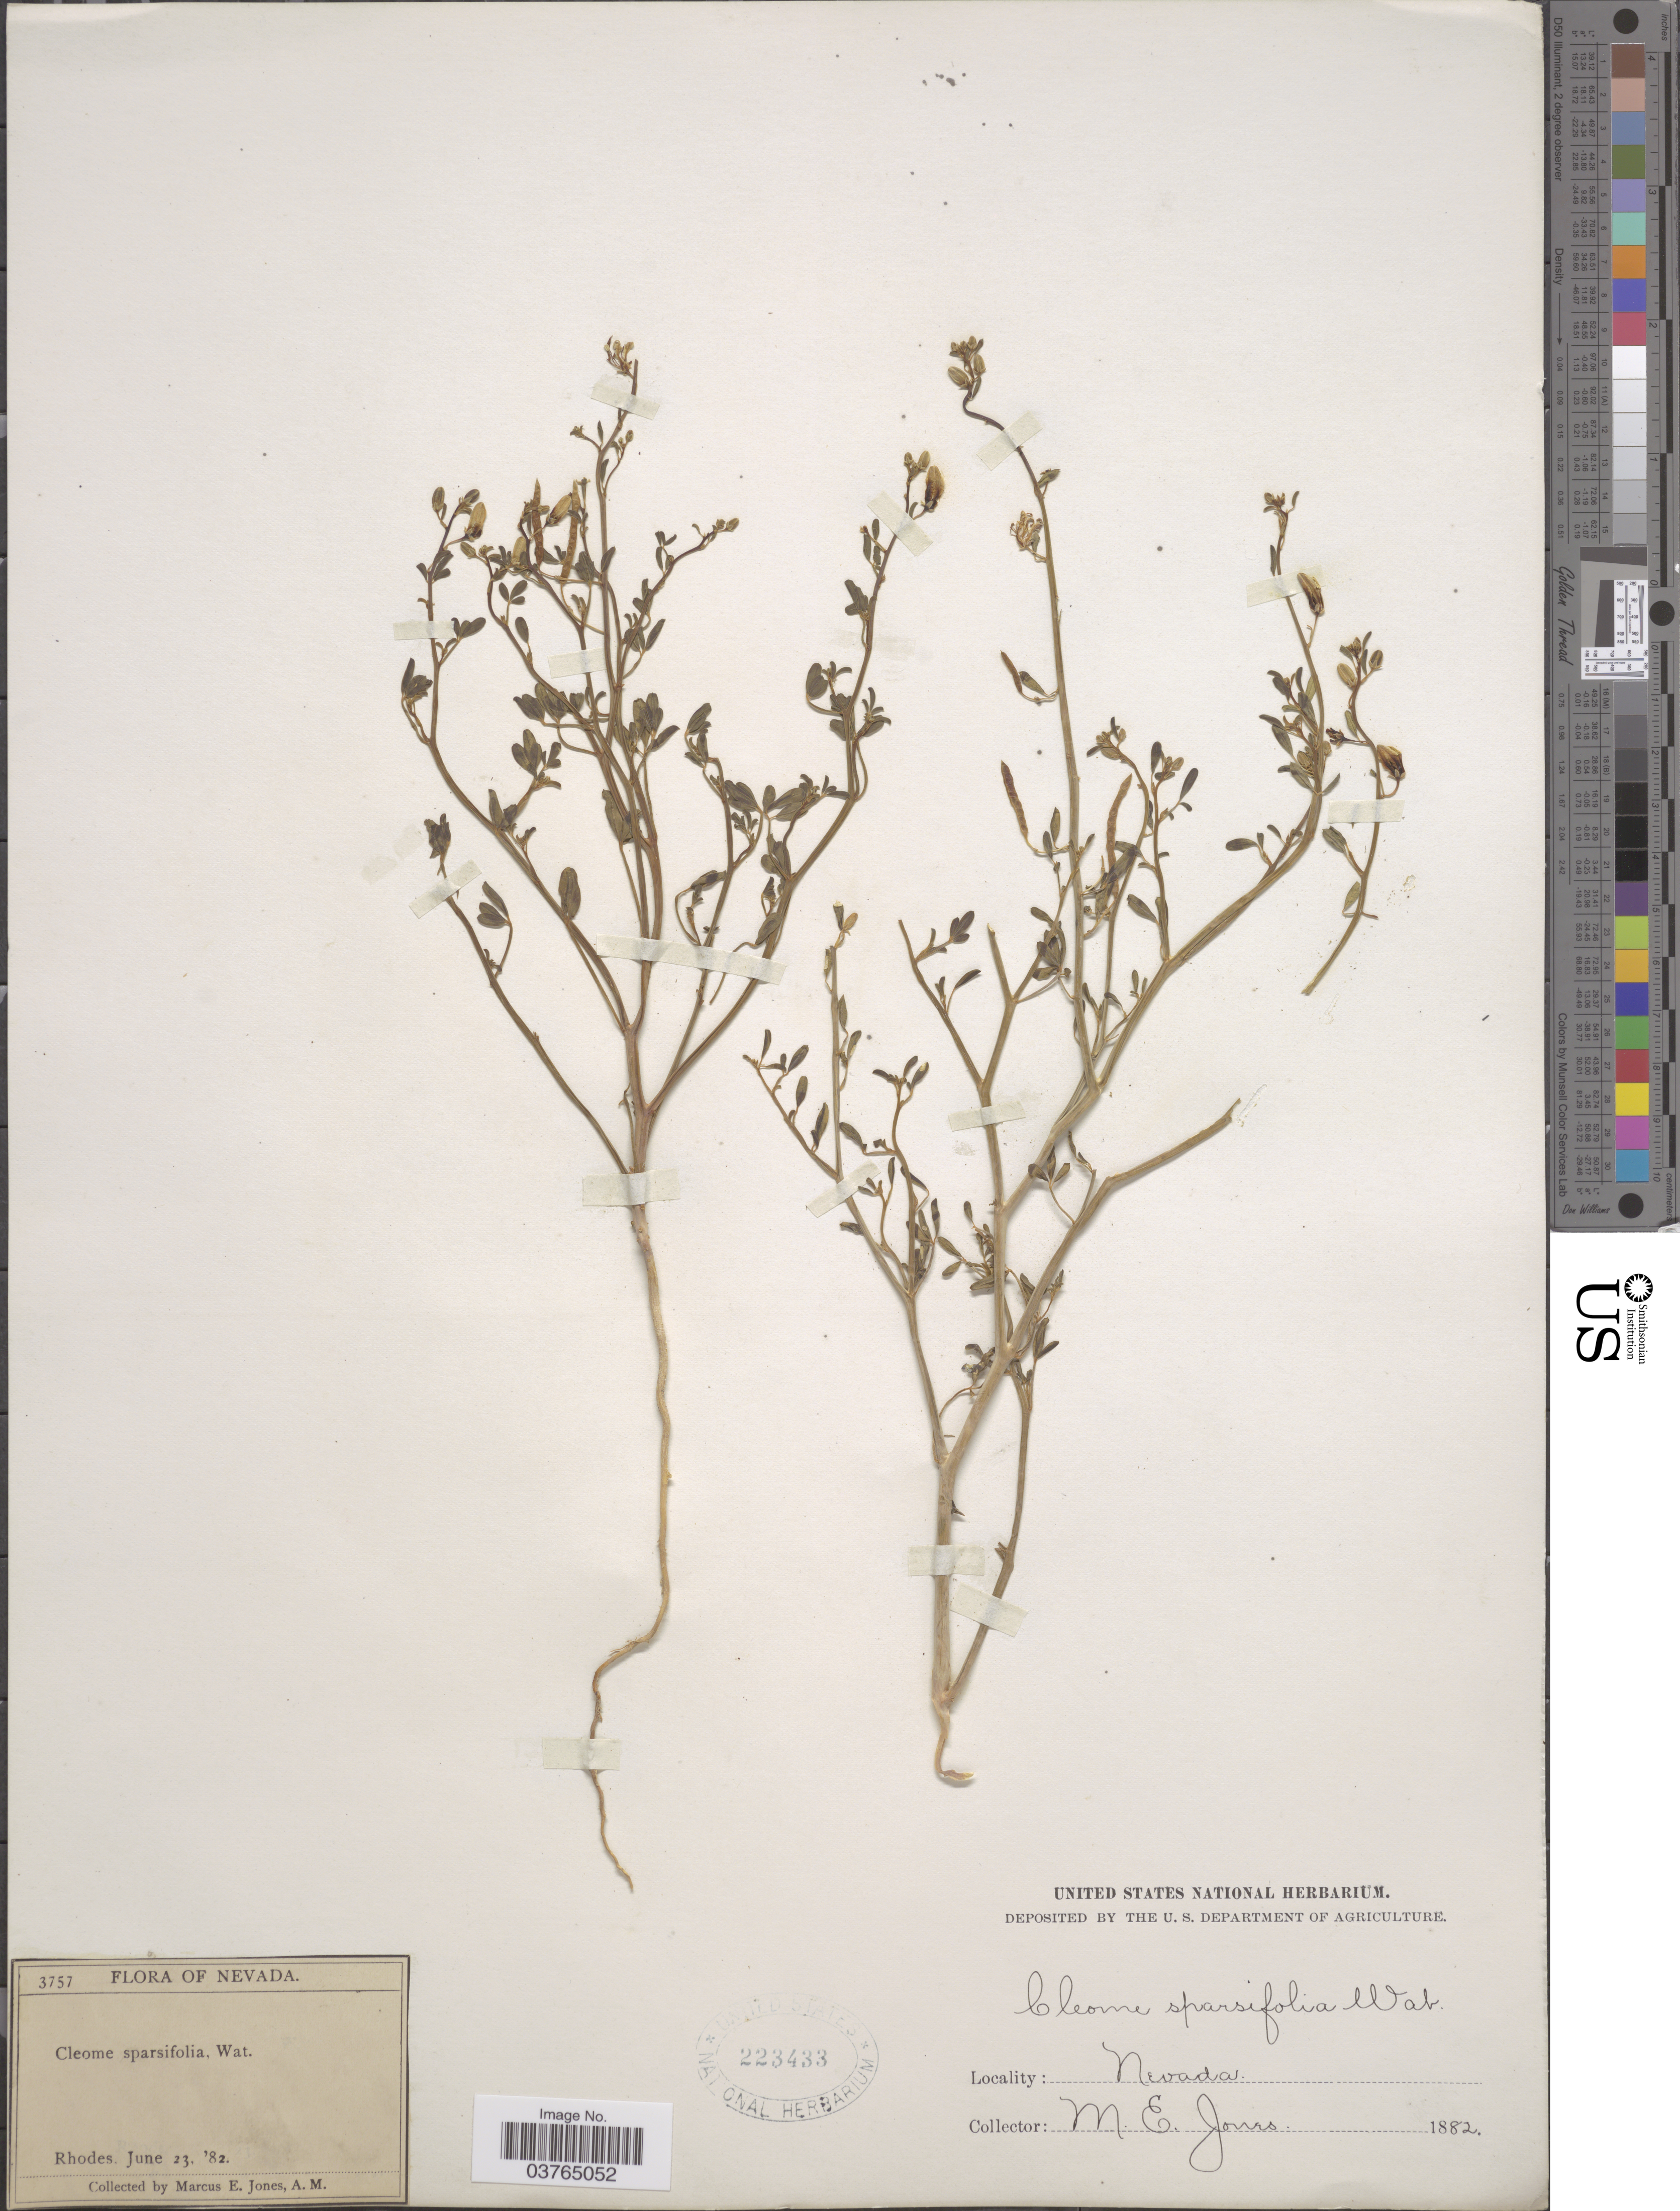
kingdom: Plantae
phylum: Tracheophyta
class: Magnoliopsida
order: Brassicales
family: Cleomaceae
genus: Cleomella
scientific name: Cleomella sparsifolia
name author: (S. Watson) J.C. Hall & Roalson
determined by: Strong, M. T., (US), Smithsonian Institution - National Museum of Natural History (UNITED STATES)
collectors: M. E. Jones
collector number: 3757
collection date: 1882-06-23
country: United States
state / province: Nevada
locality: Rhodes.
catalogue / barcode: US 223433